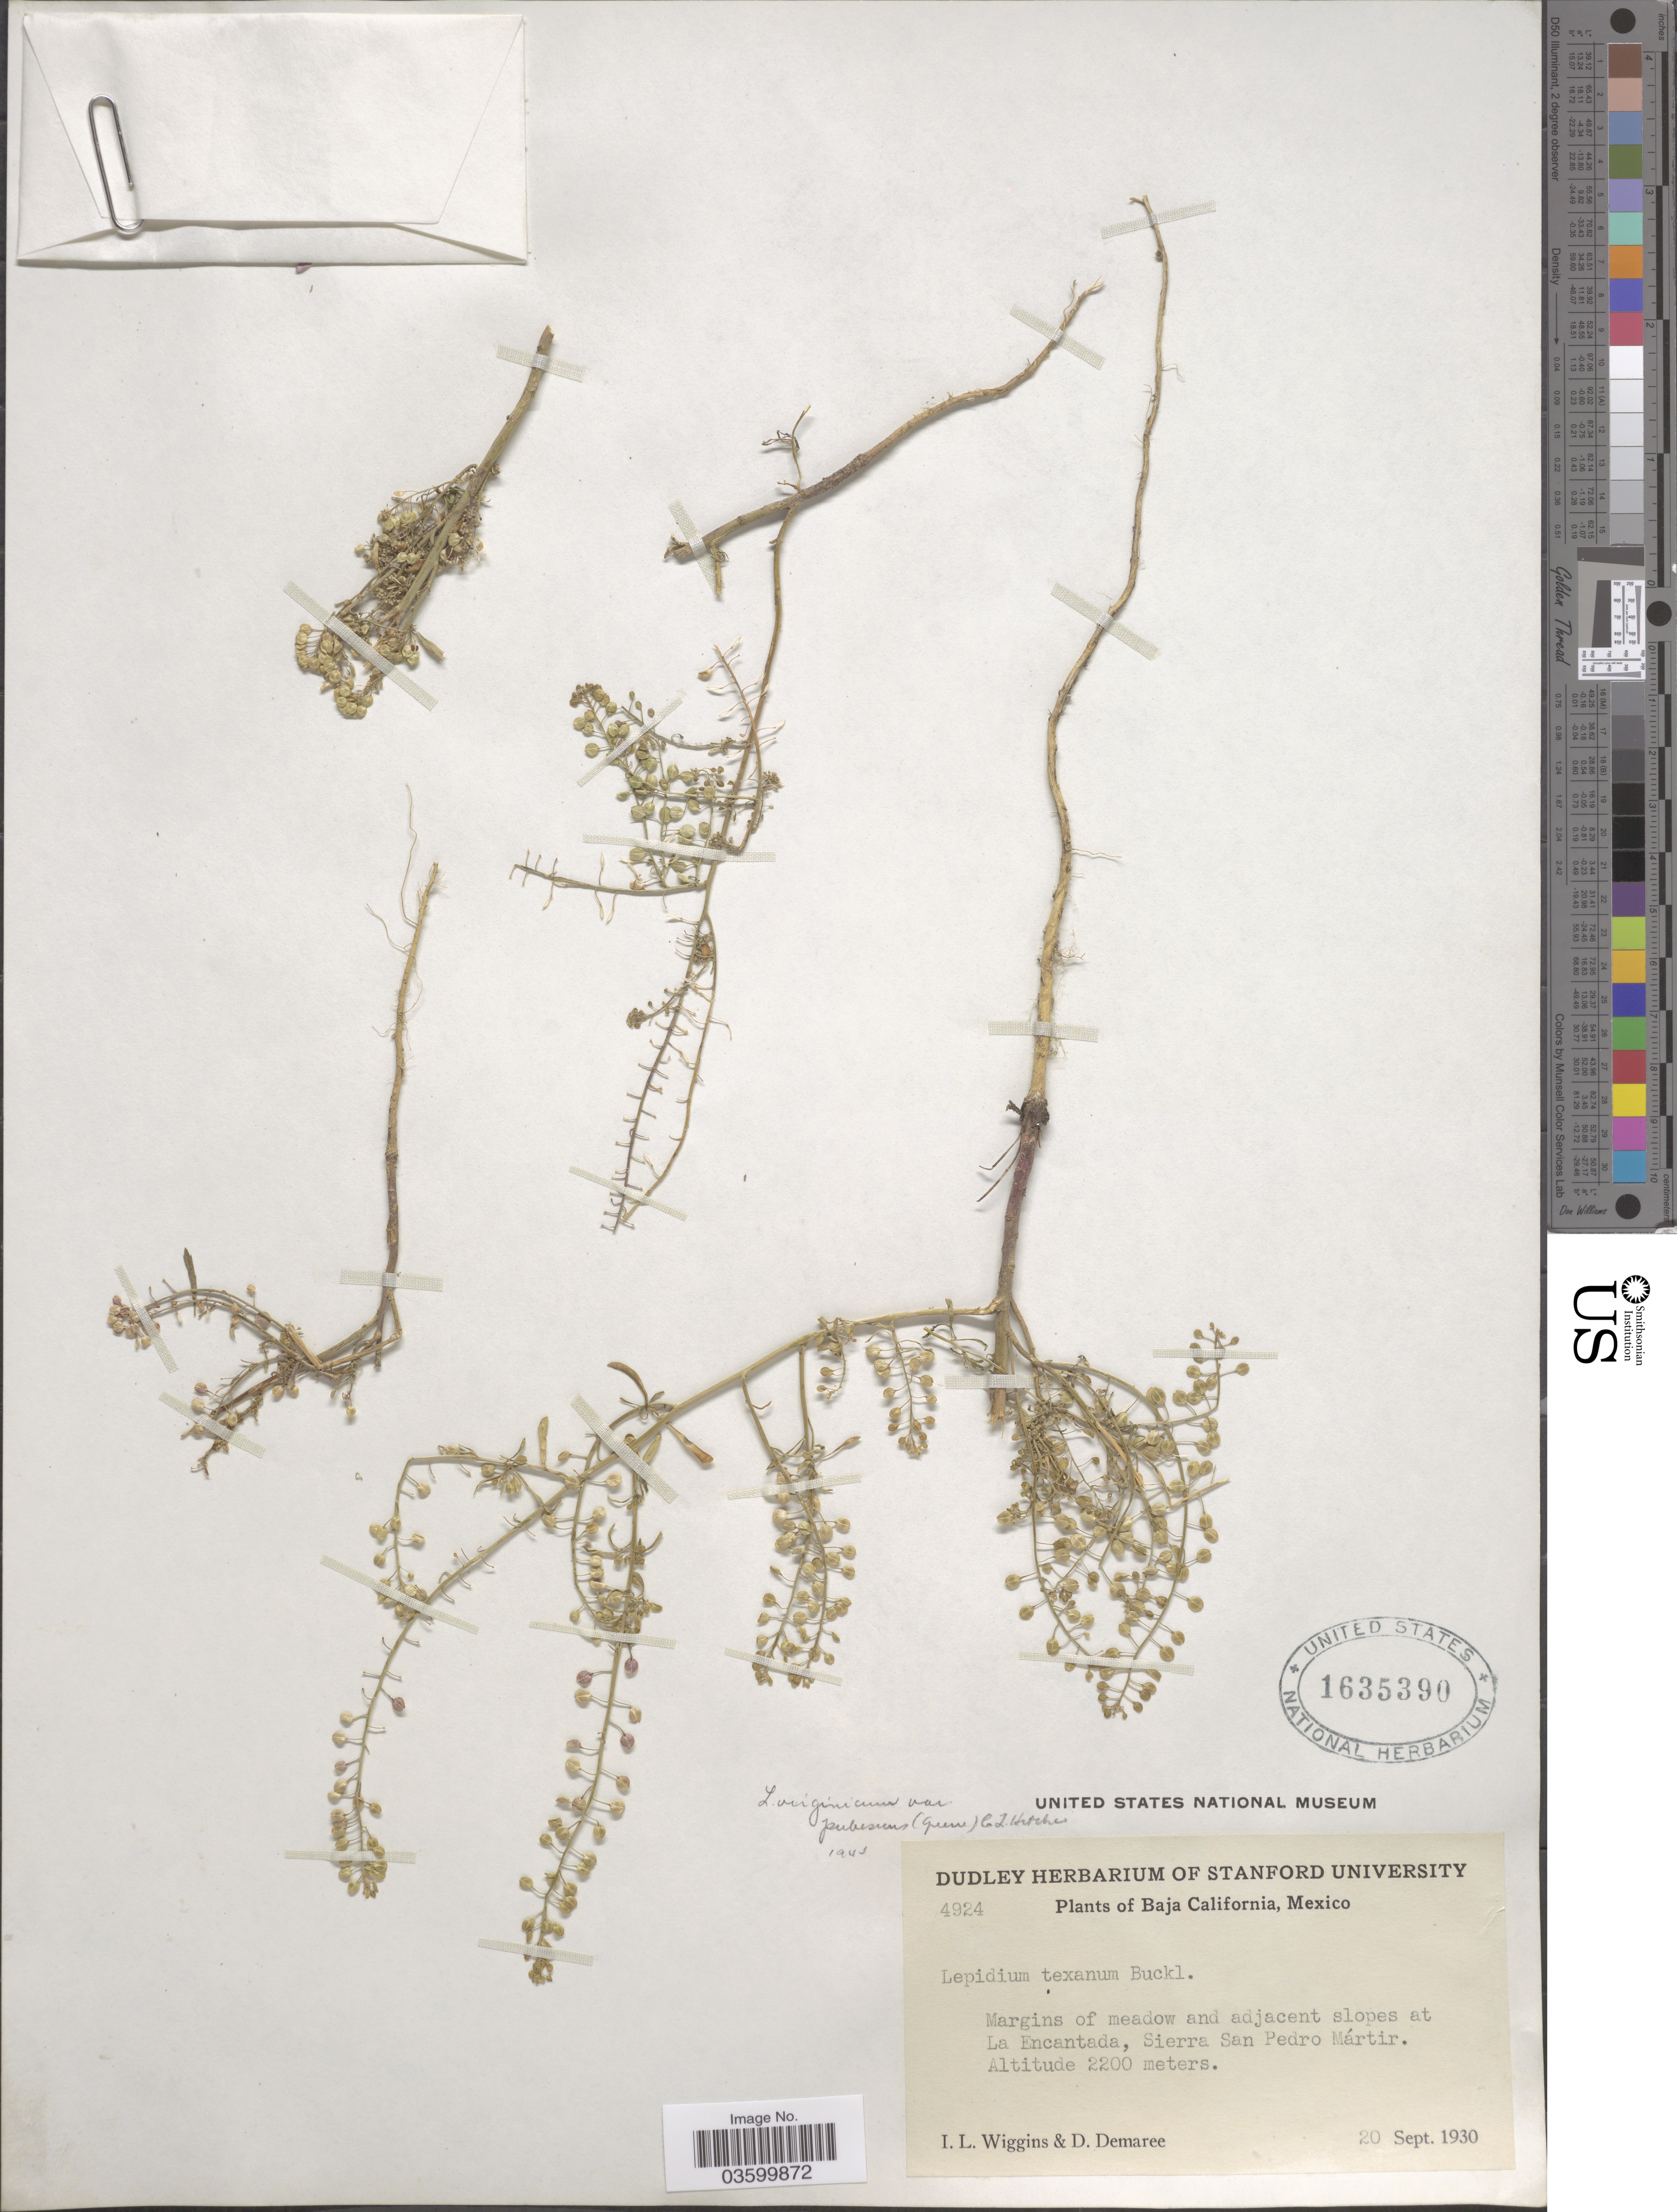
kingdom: Plantae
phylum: Tracheophyta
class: Magnoliopsida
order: Brassicales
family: Brassicaceae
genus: Lepidium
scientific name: Lepidium virginicum var. pubescens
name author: (Greene) C.L. Hitchc.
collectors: I. L. Wiggins & D. Demaree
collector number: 4924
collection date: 1930-09-20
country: Mexico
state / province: Baja California Norte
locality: Margins of meadow and adjacent slopes at La Encantada, Sierra San Pedro Mártir.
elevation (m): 2200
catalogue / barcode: US 1635390